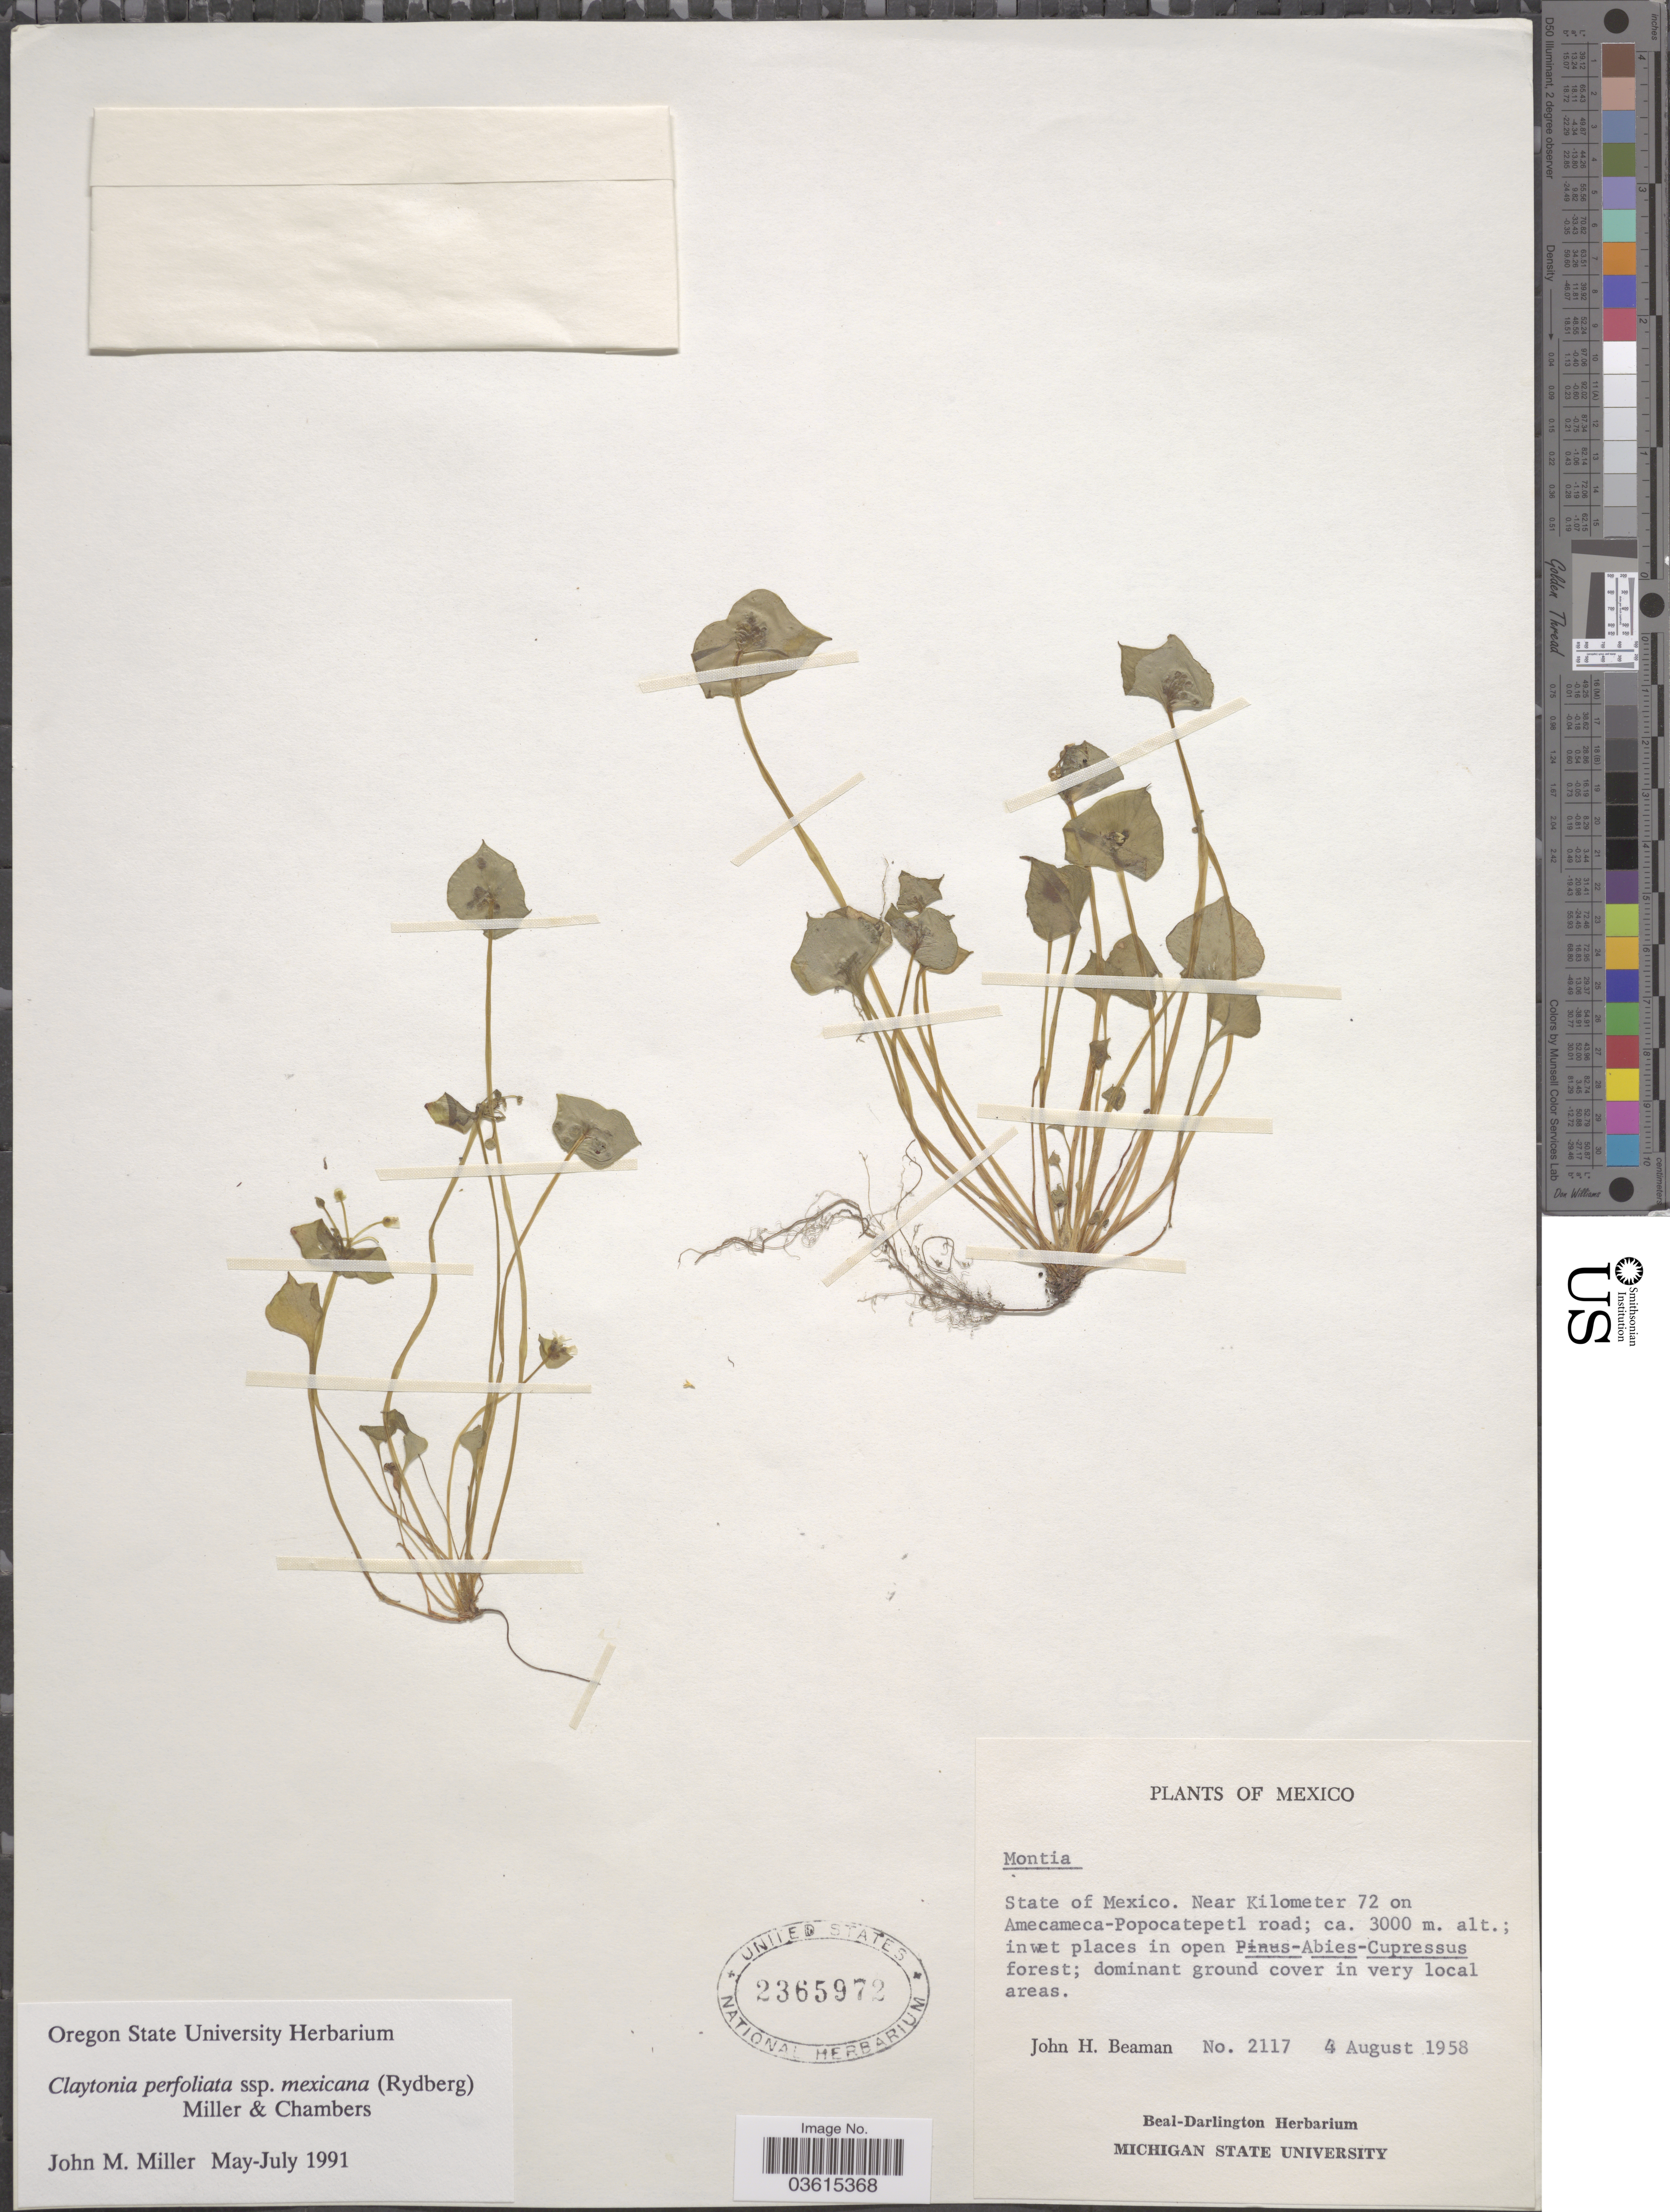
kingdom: Plantae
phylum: Tracheophyta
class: Magnoliopsida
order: Caryophyllales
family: Montiaceae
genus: Claytonia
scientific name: Claytonia perfoliata subsp. mexicana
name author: (Rydb.) Mill. & Chambers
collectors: J. H. Beaman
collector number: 2117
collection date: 1958-08-04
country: Mexico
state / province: México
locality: Near Kilometer 72 on Amecameca-Popocatepetl road.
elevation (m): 3000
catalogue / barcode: US 2365972